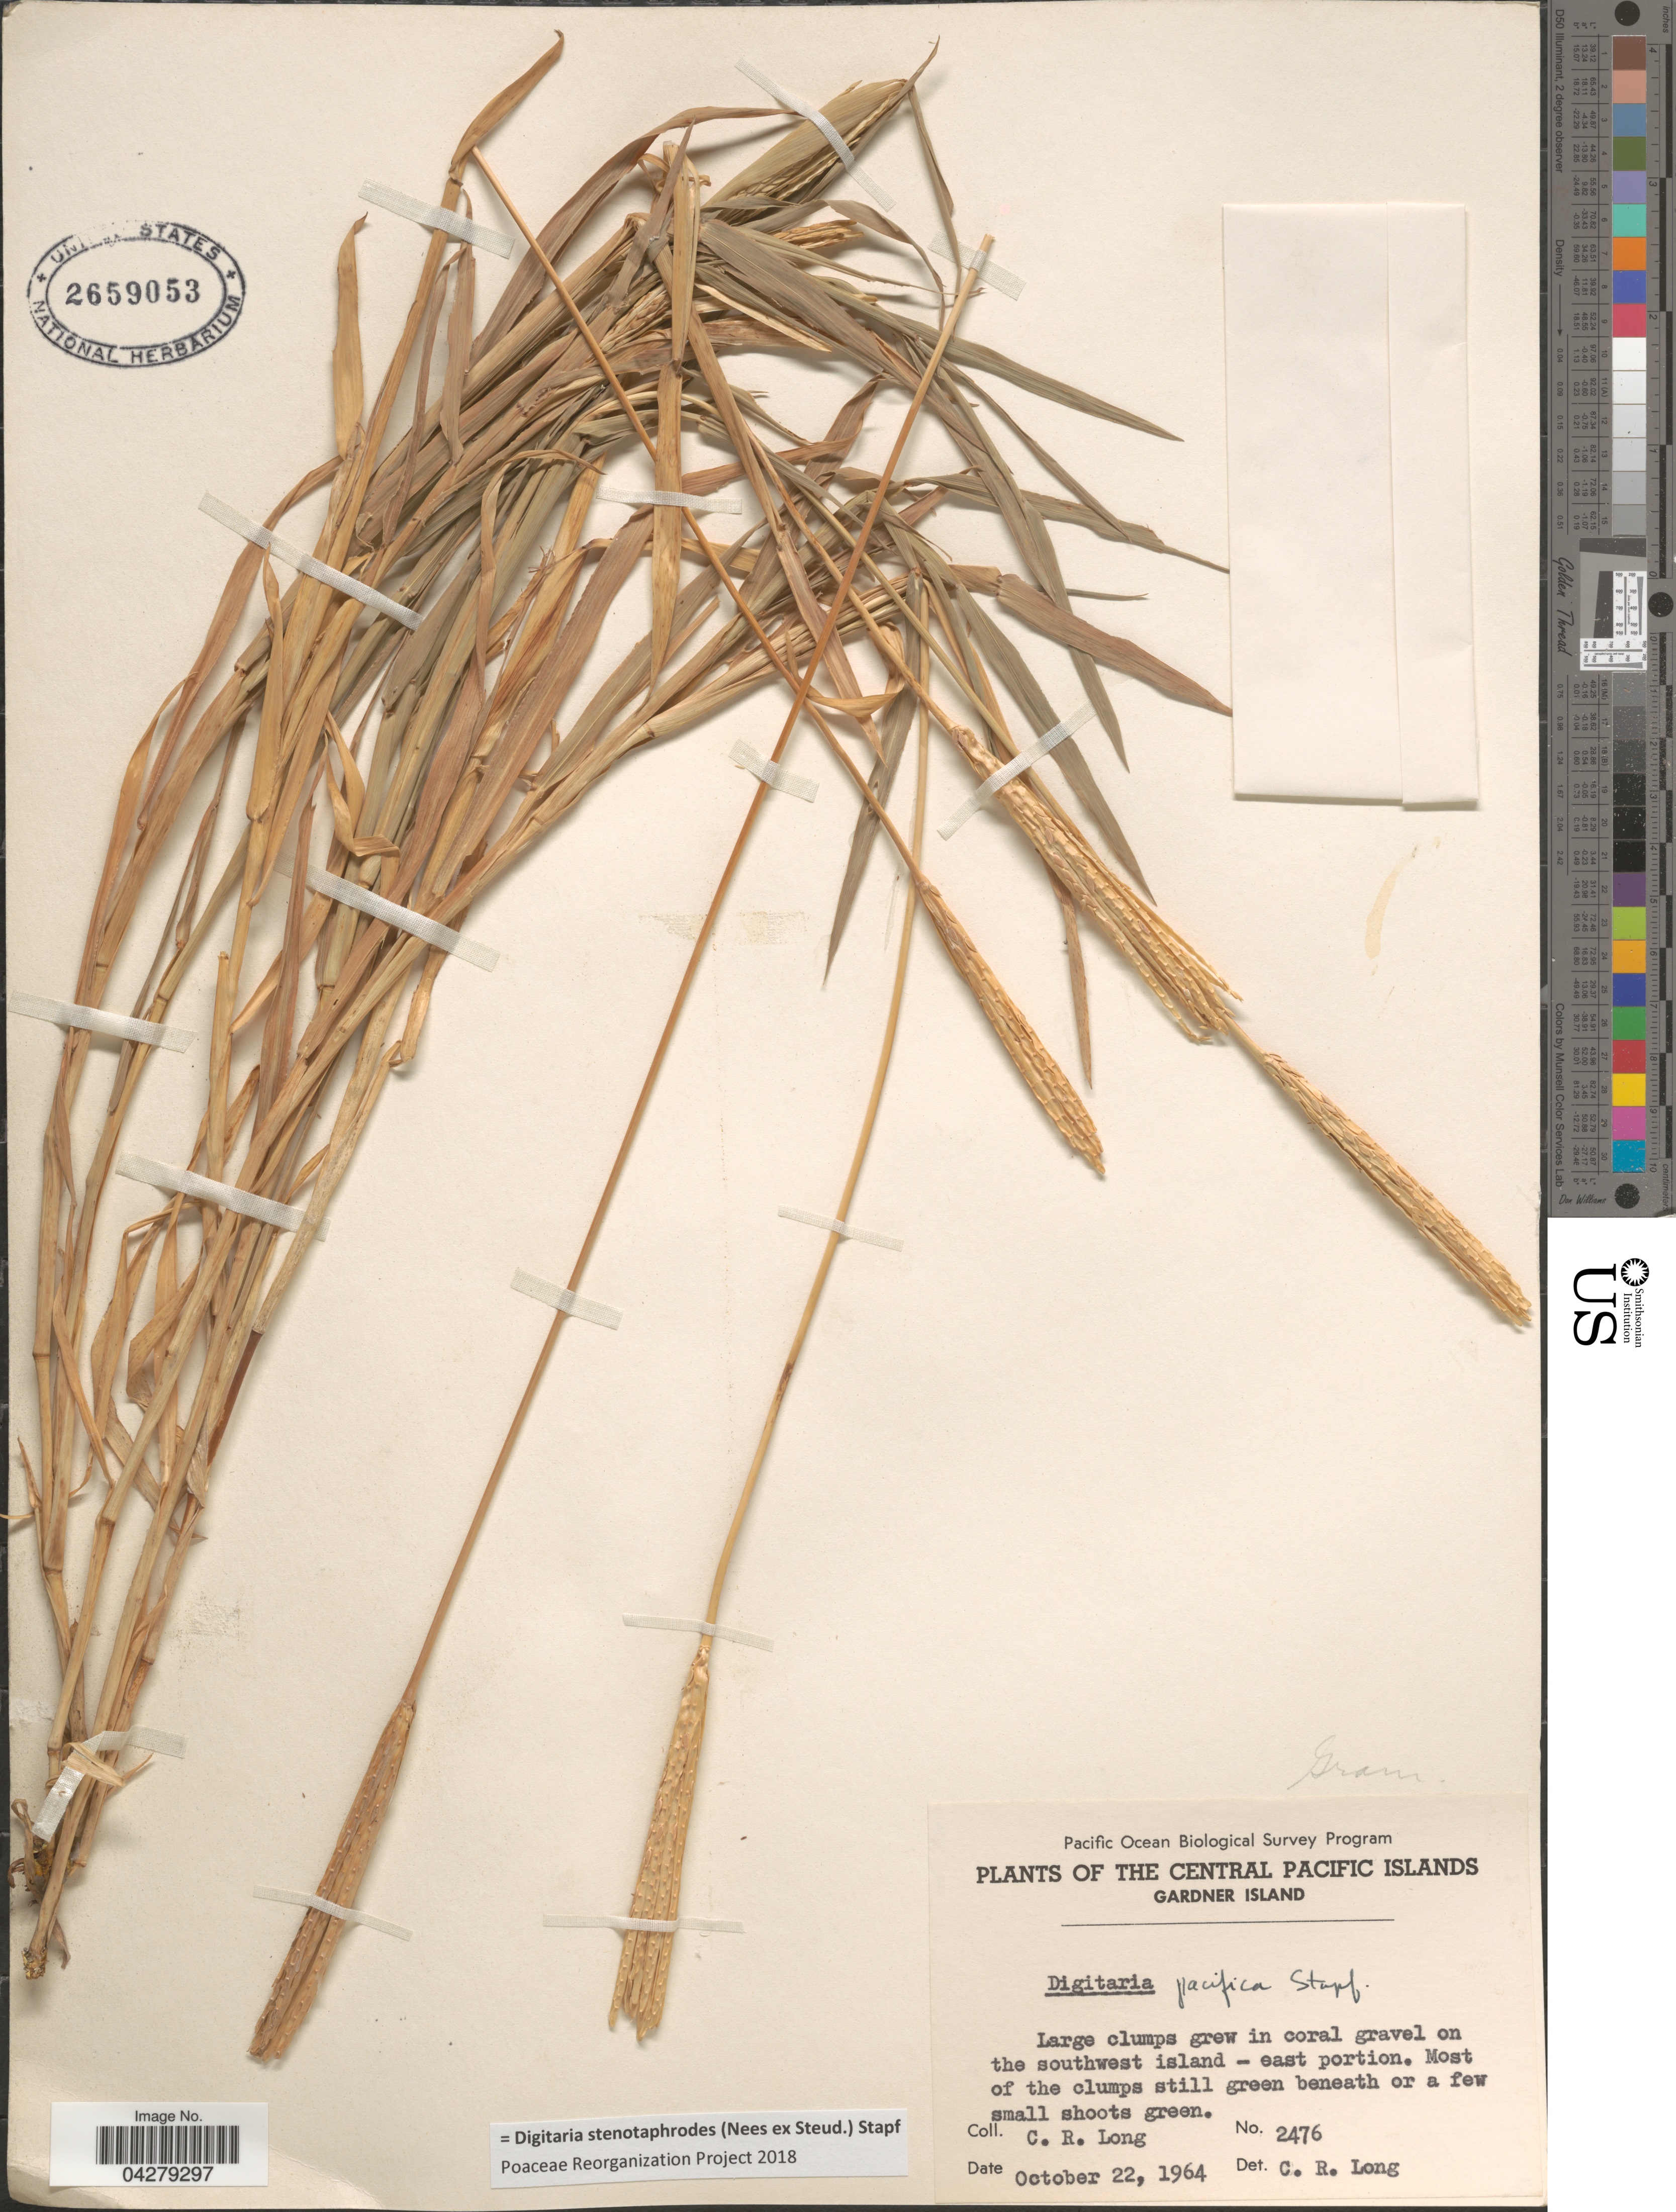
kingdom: Plantae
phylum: Tracheophyta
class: Liliopsida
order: Poales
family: Poaceae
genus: Digitaria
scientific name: Digitaria stenotaphrodes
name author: (Steud.) Stapf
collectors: C. R. Long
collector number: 2476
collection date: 1964-10-22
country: Kiribati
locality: Pacific Ocean Biological Survey Program. The Central Pacific Islands. Gardner Island.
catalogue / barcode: US 2659053